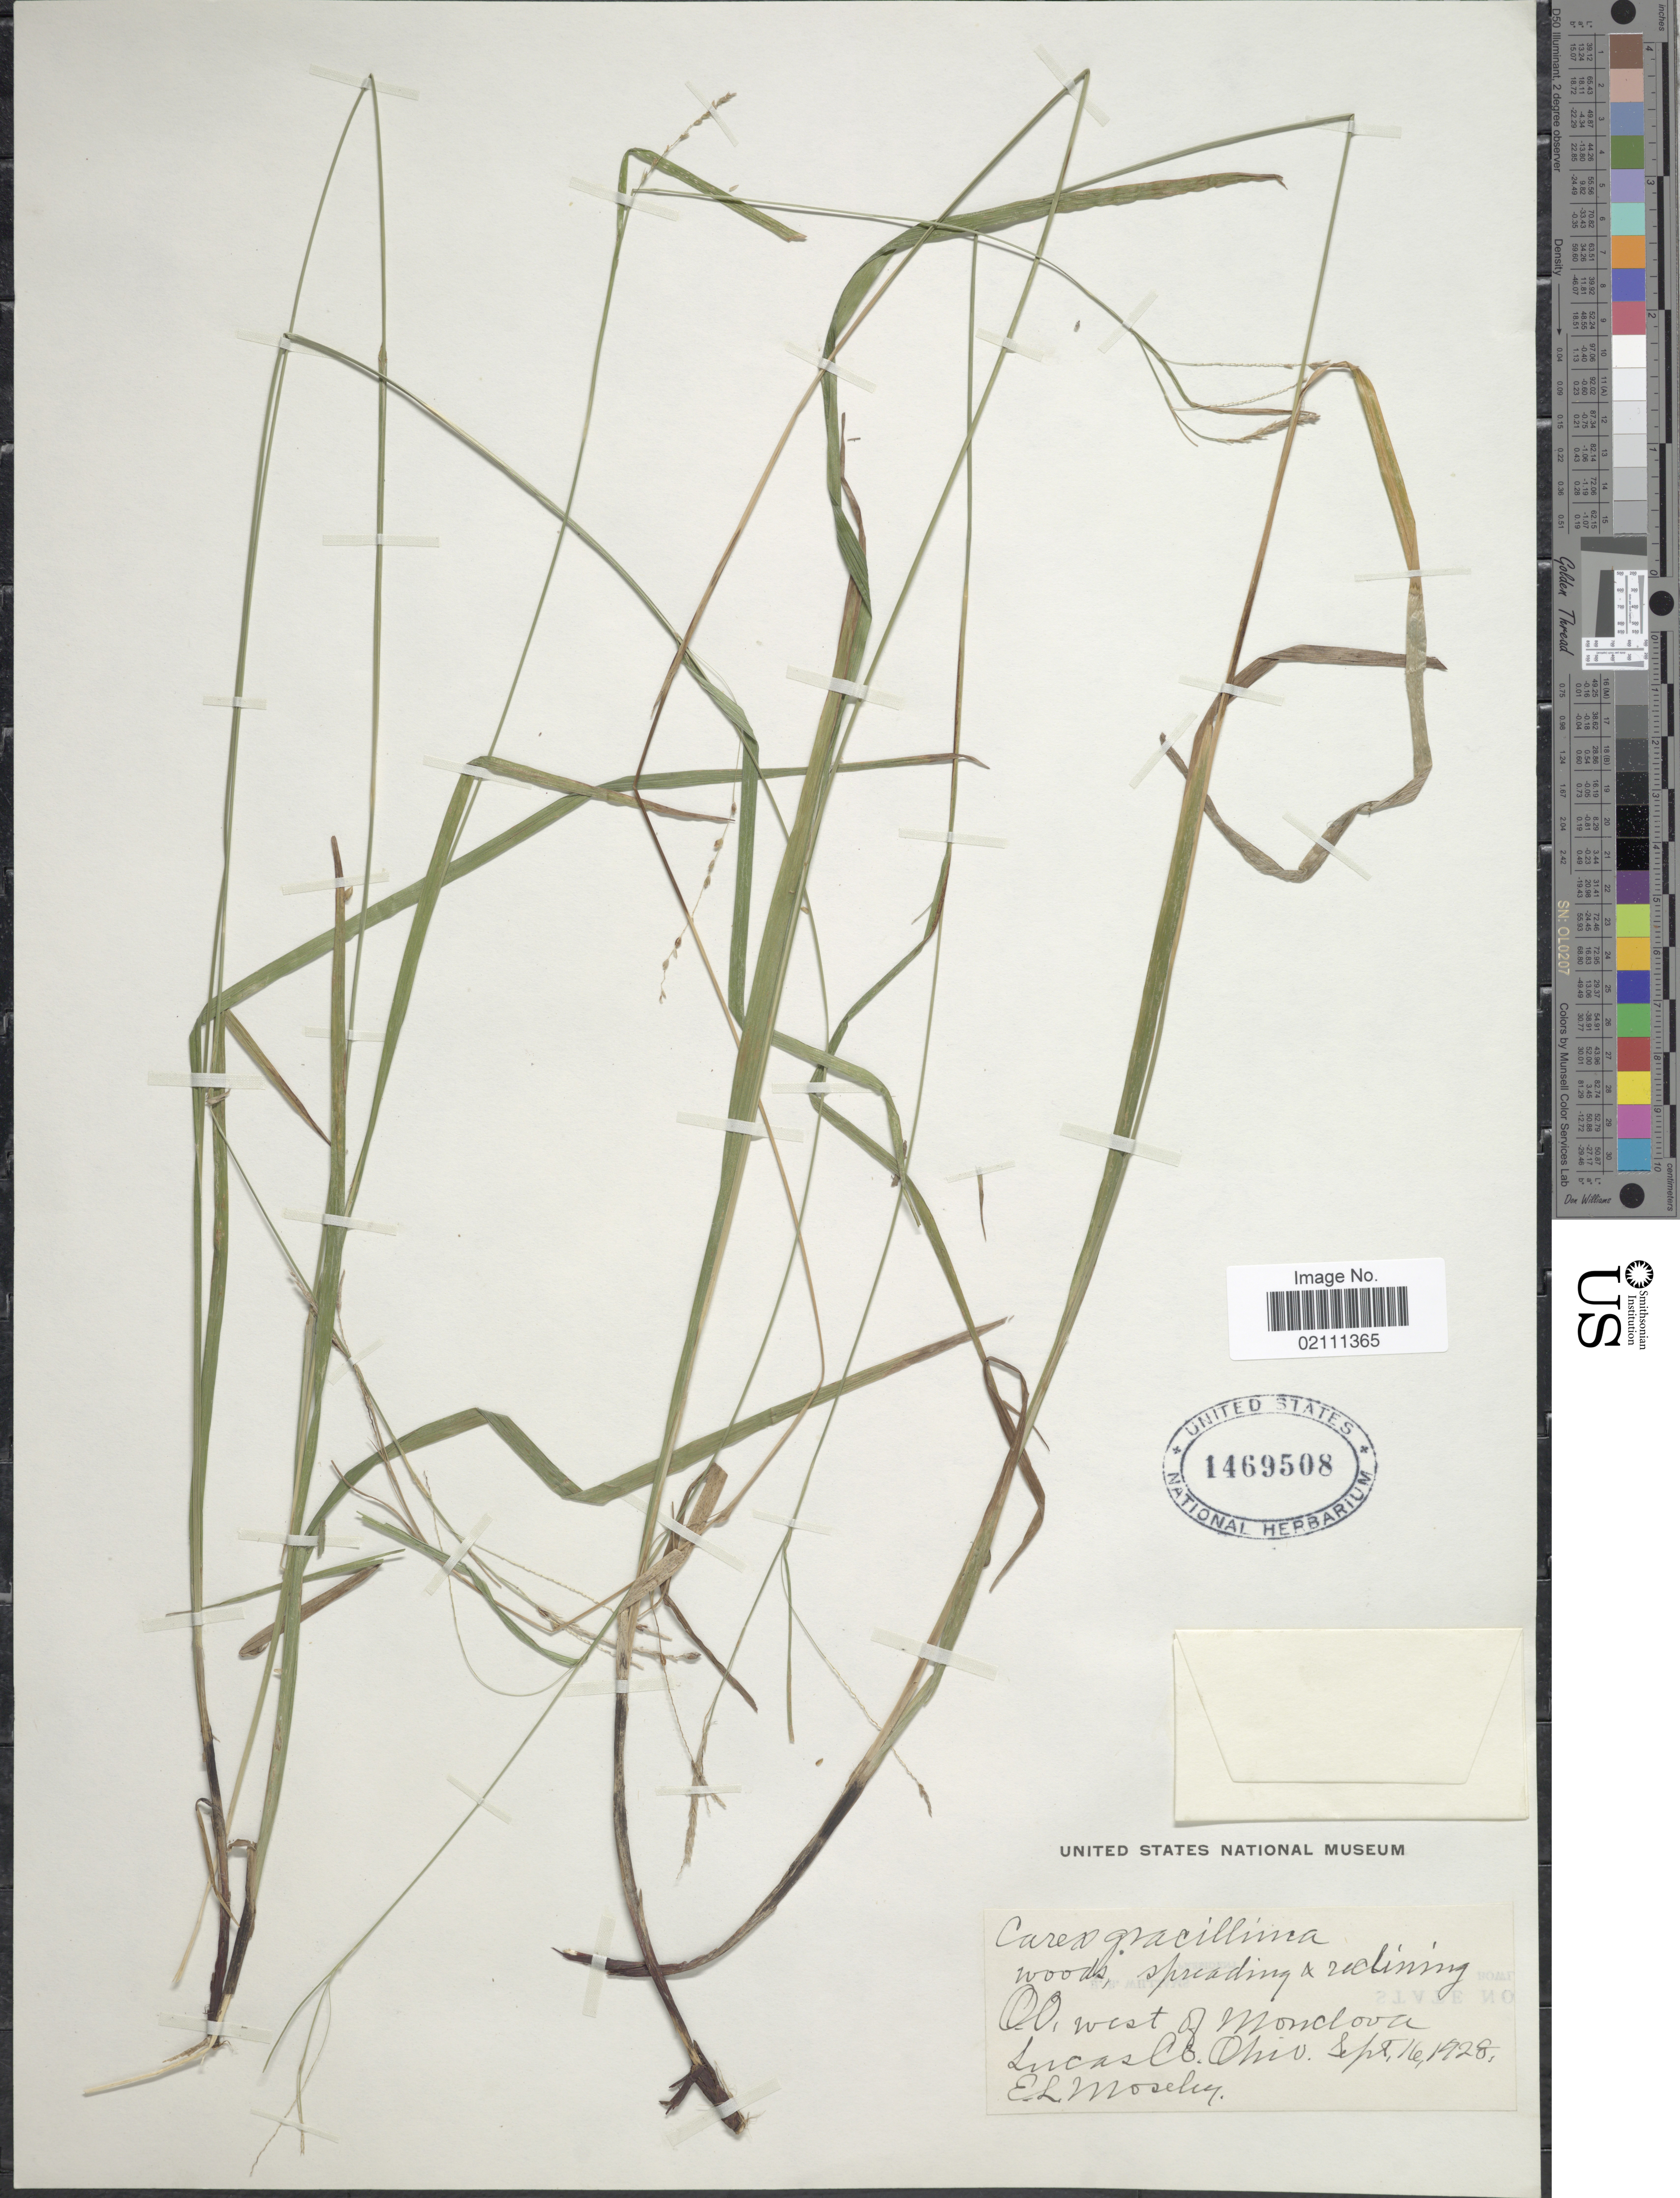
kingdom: Plantae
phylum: Tracheophyta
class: Liliopsida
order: Poales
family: Cyperaceae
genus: Carex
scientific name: Carex gracillima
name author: Schwein.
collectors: E. Moseley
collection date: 1928-09-16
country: United States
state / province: Ohio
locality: Woods, O.O. west of Monclova Lucas Co.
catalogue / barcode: US 1469508